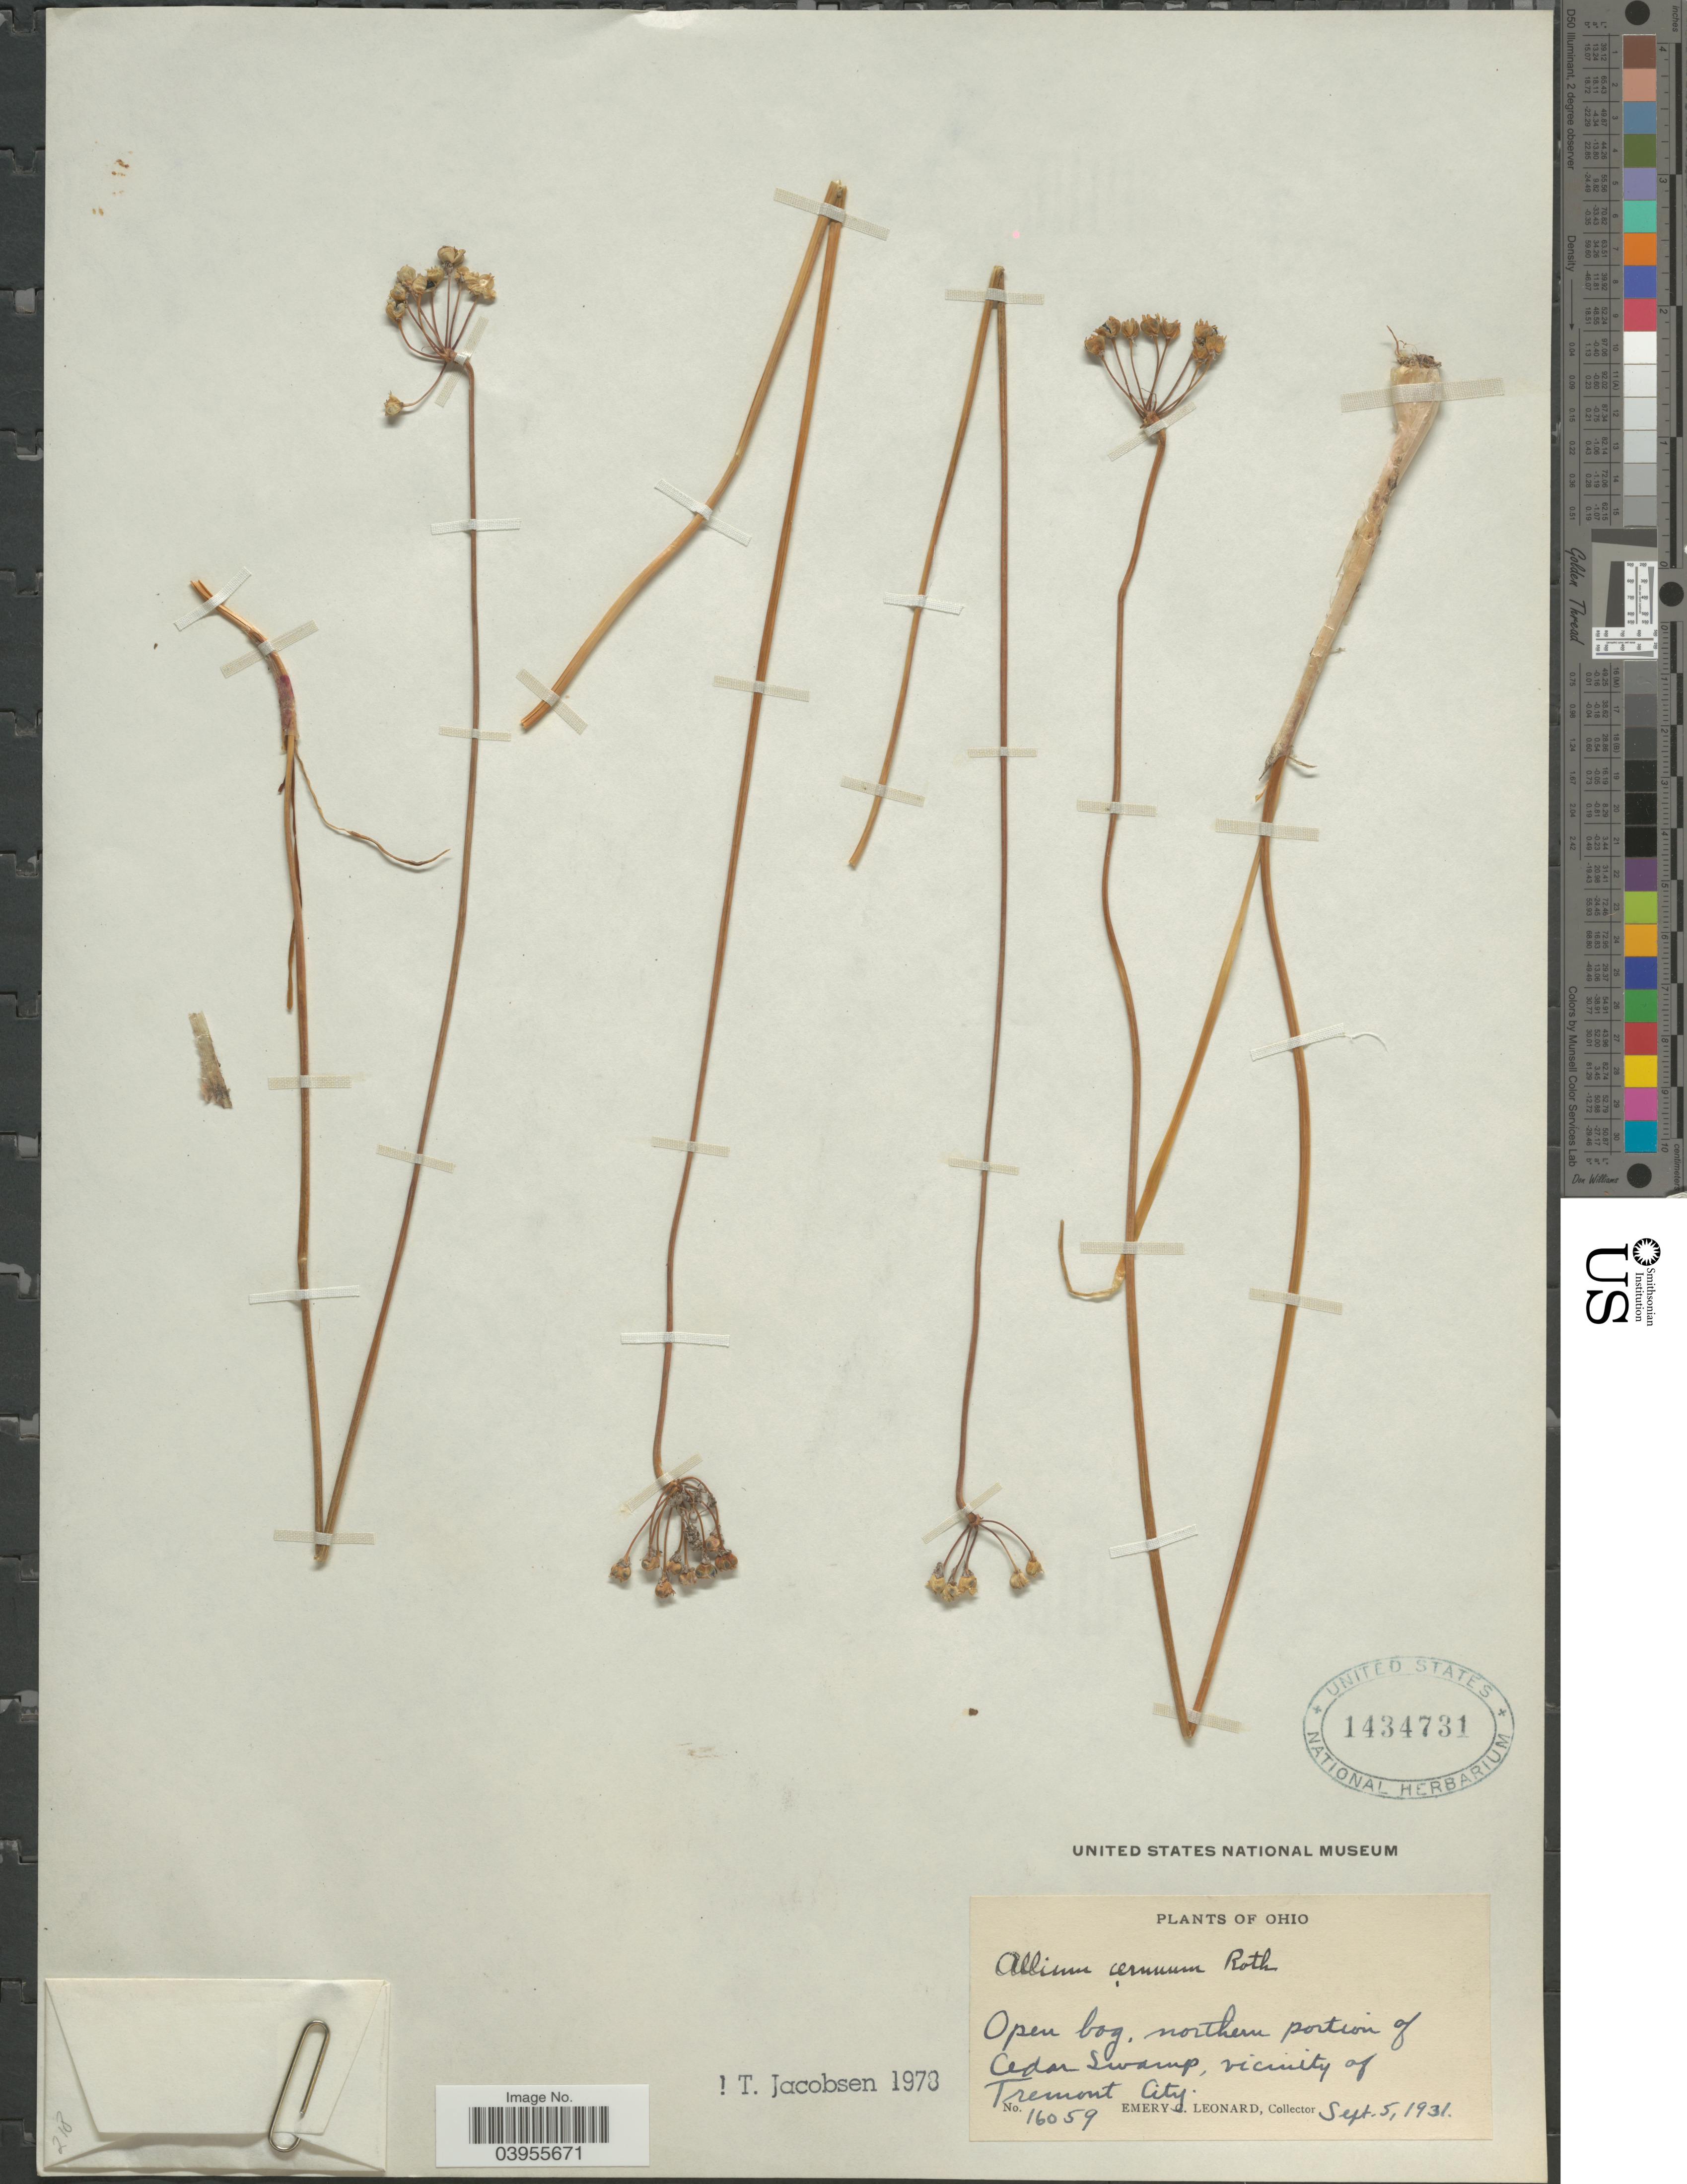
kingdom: Plantae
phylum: Tracheophyta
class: Liliopsida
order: Asparagales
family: Amaryllidaceae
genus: Allium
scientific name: Allium cernuum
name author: Roth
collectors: E. C. Leonard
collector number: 16059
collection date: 1931-09-05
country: United States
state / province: Ohio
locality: Open bog, northern portion of Cedar Swamp, vicinity of Tremont City.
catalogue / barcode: US 1434731